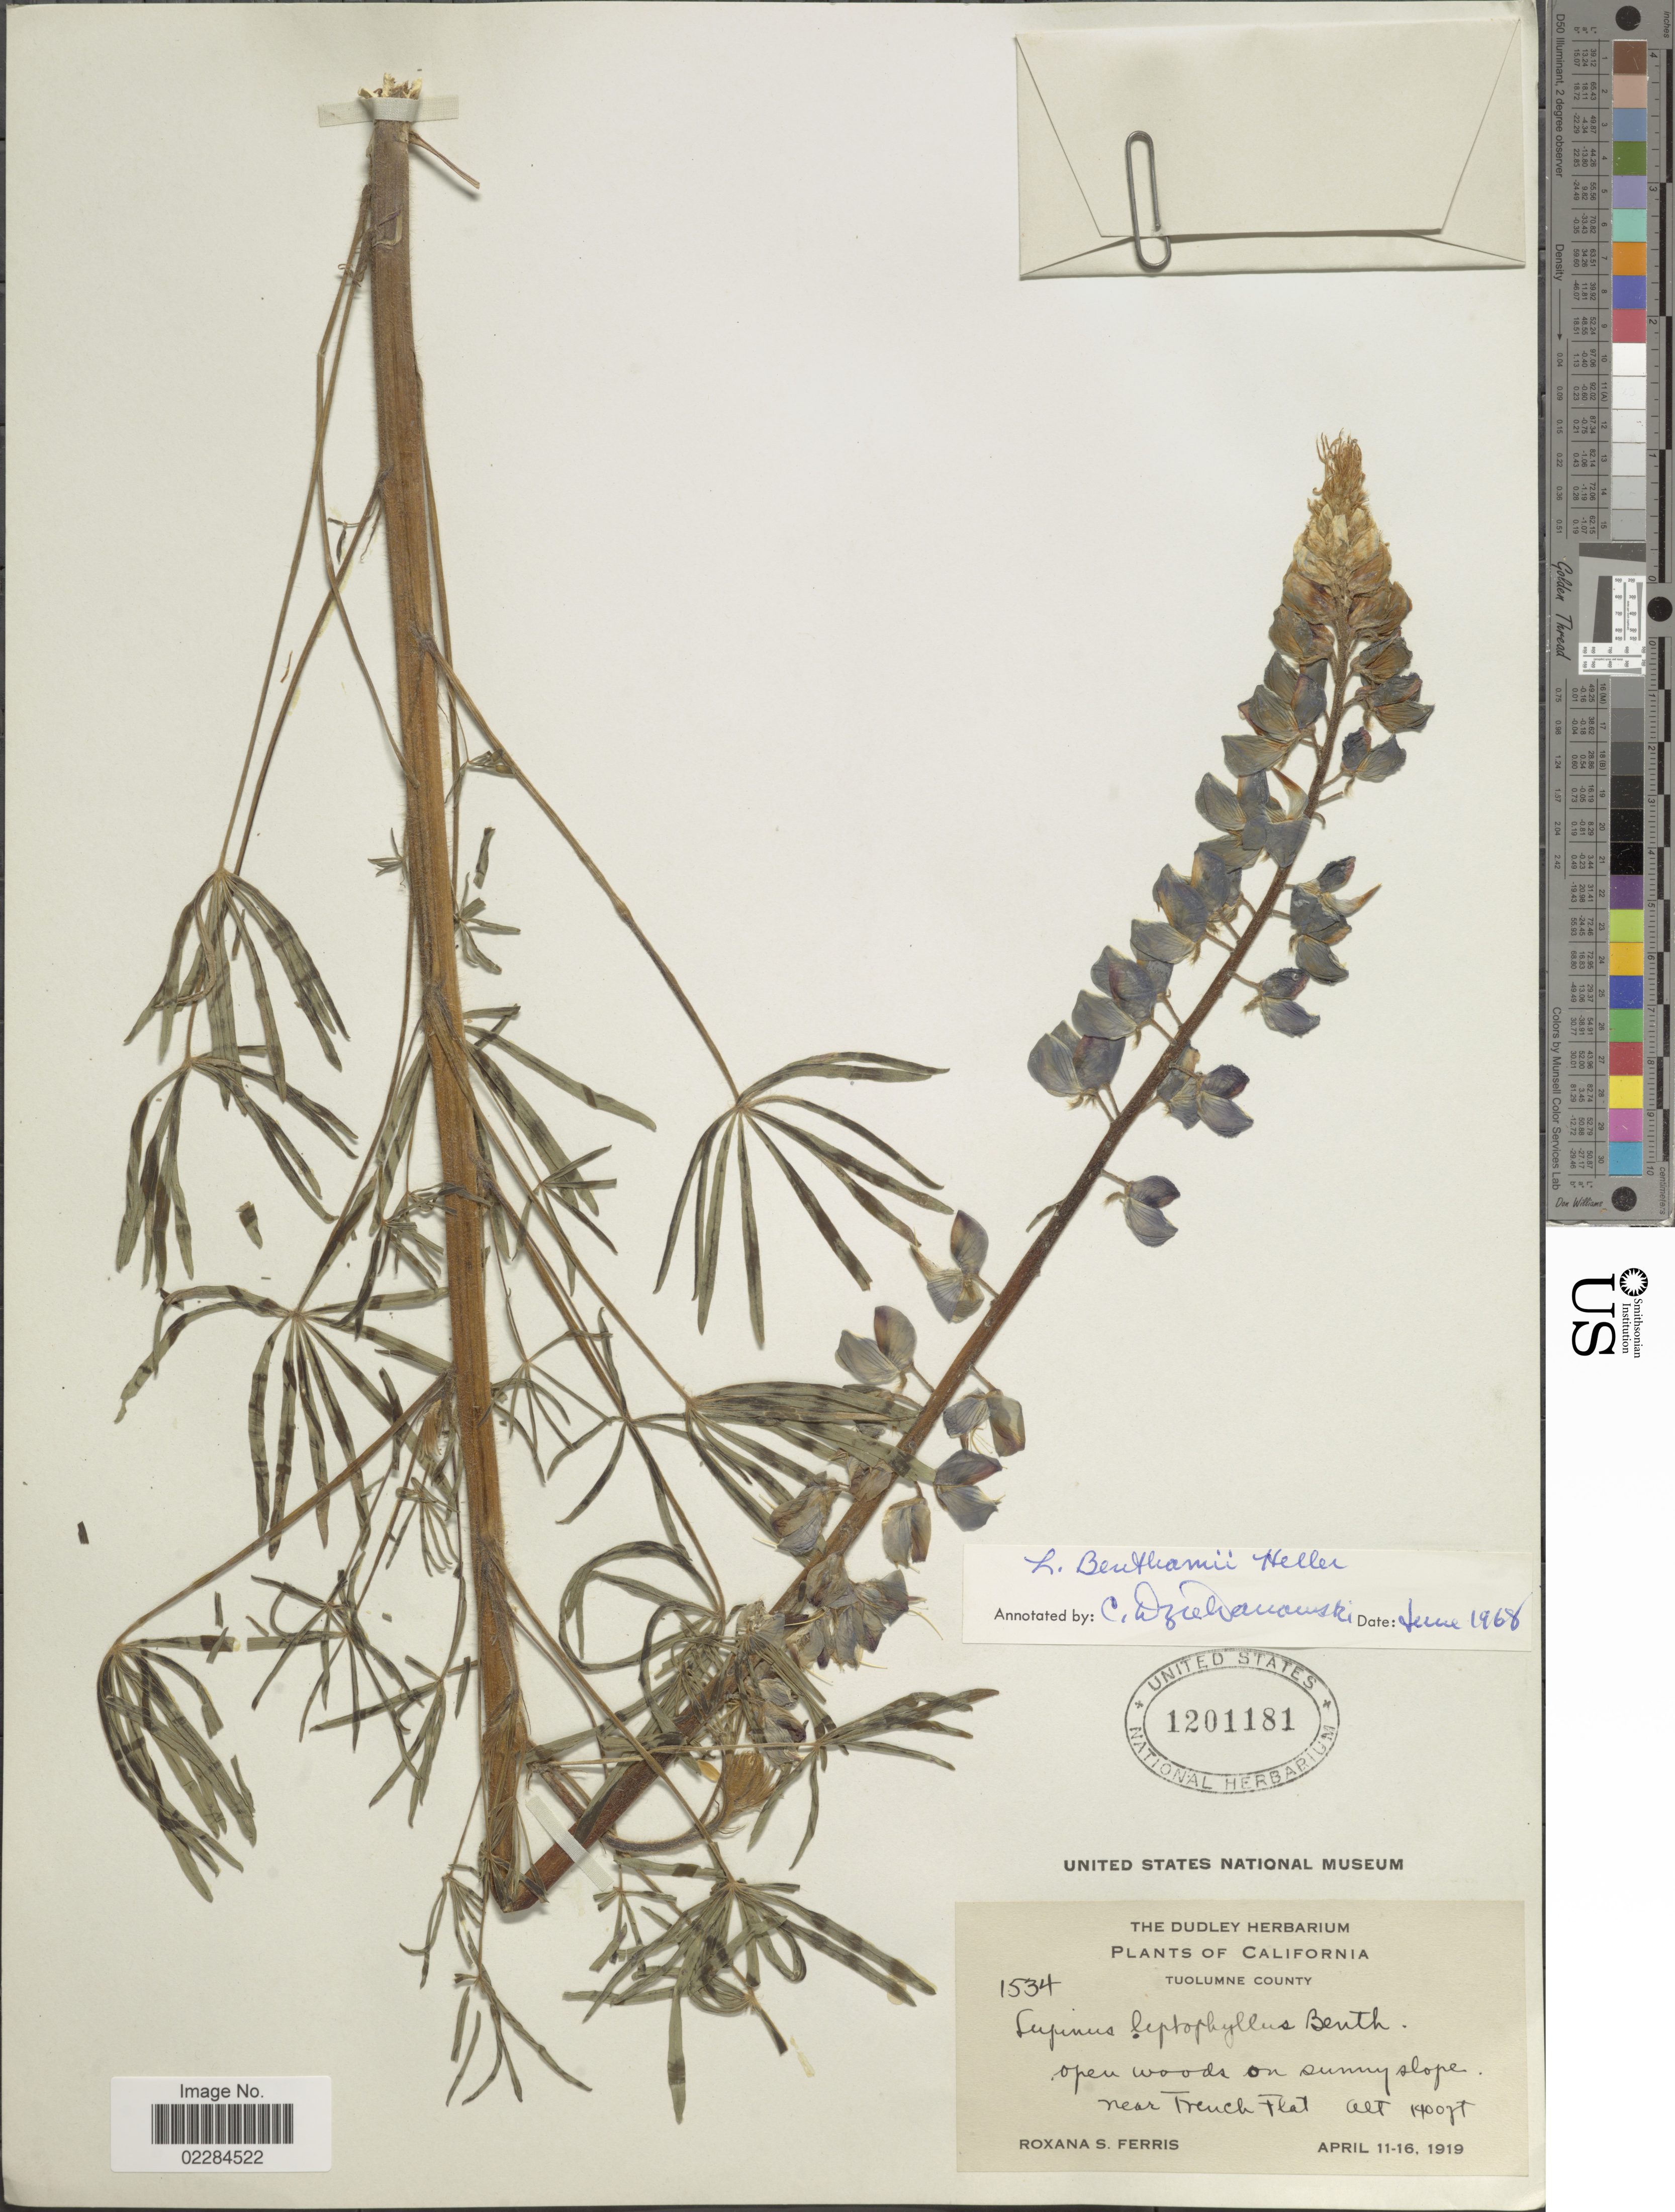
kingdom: Plantae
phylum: Tracheophyta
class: Magnoliopsida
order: Fabales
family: Fabaceae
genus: Lupinus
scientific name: Lupinus benthamii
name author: A. Heller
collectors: R. S. Ferris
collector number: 1534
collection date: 1919-04-11/1919-04-16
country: United States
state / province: California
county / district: Tuolumne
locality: Tuolumne County, open woods on sunny slope near French Flat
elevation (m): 579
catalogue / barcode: US 1201181